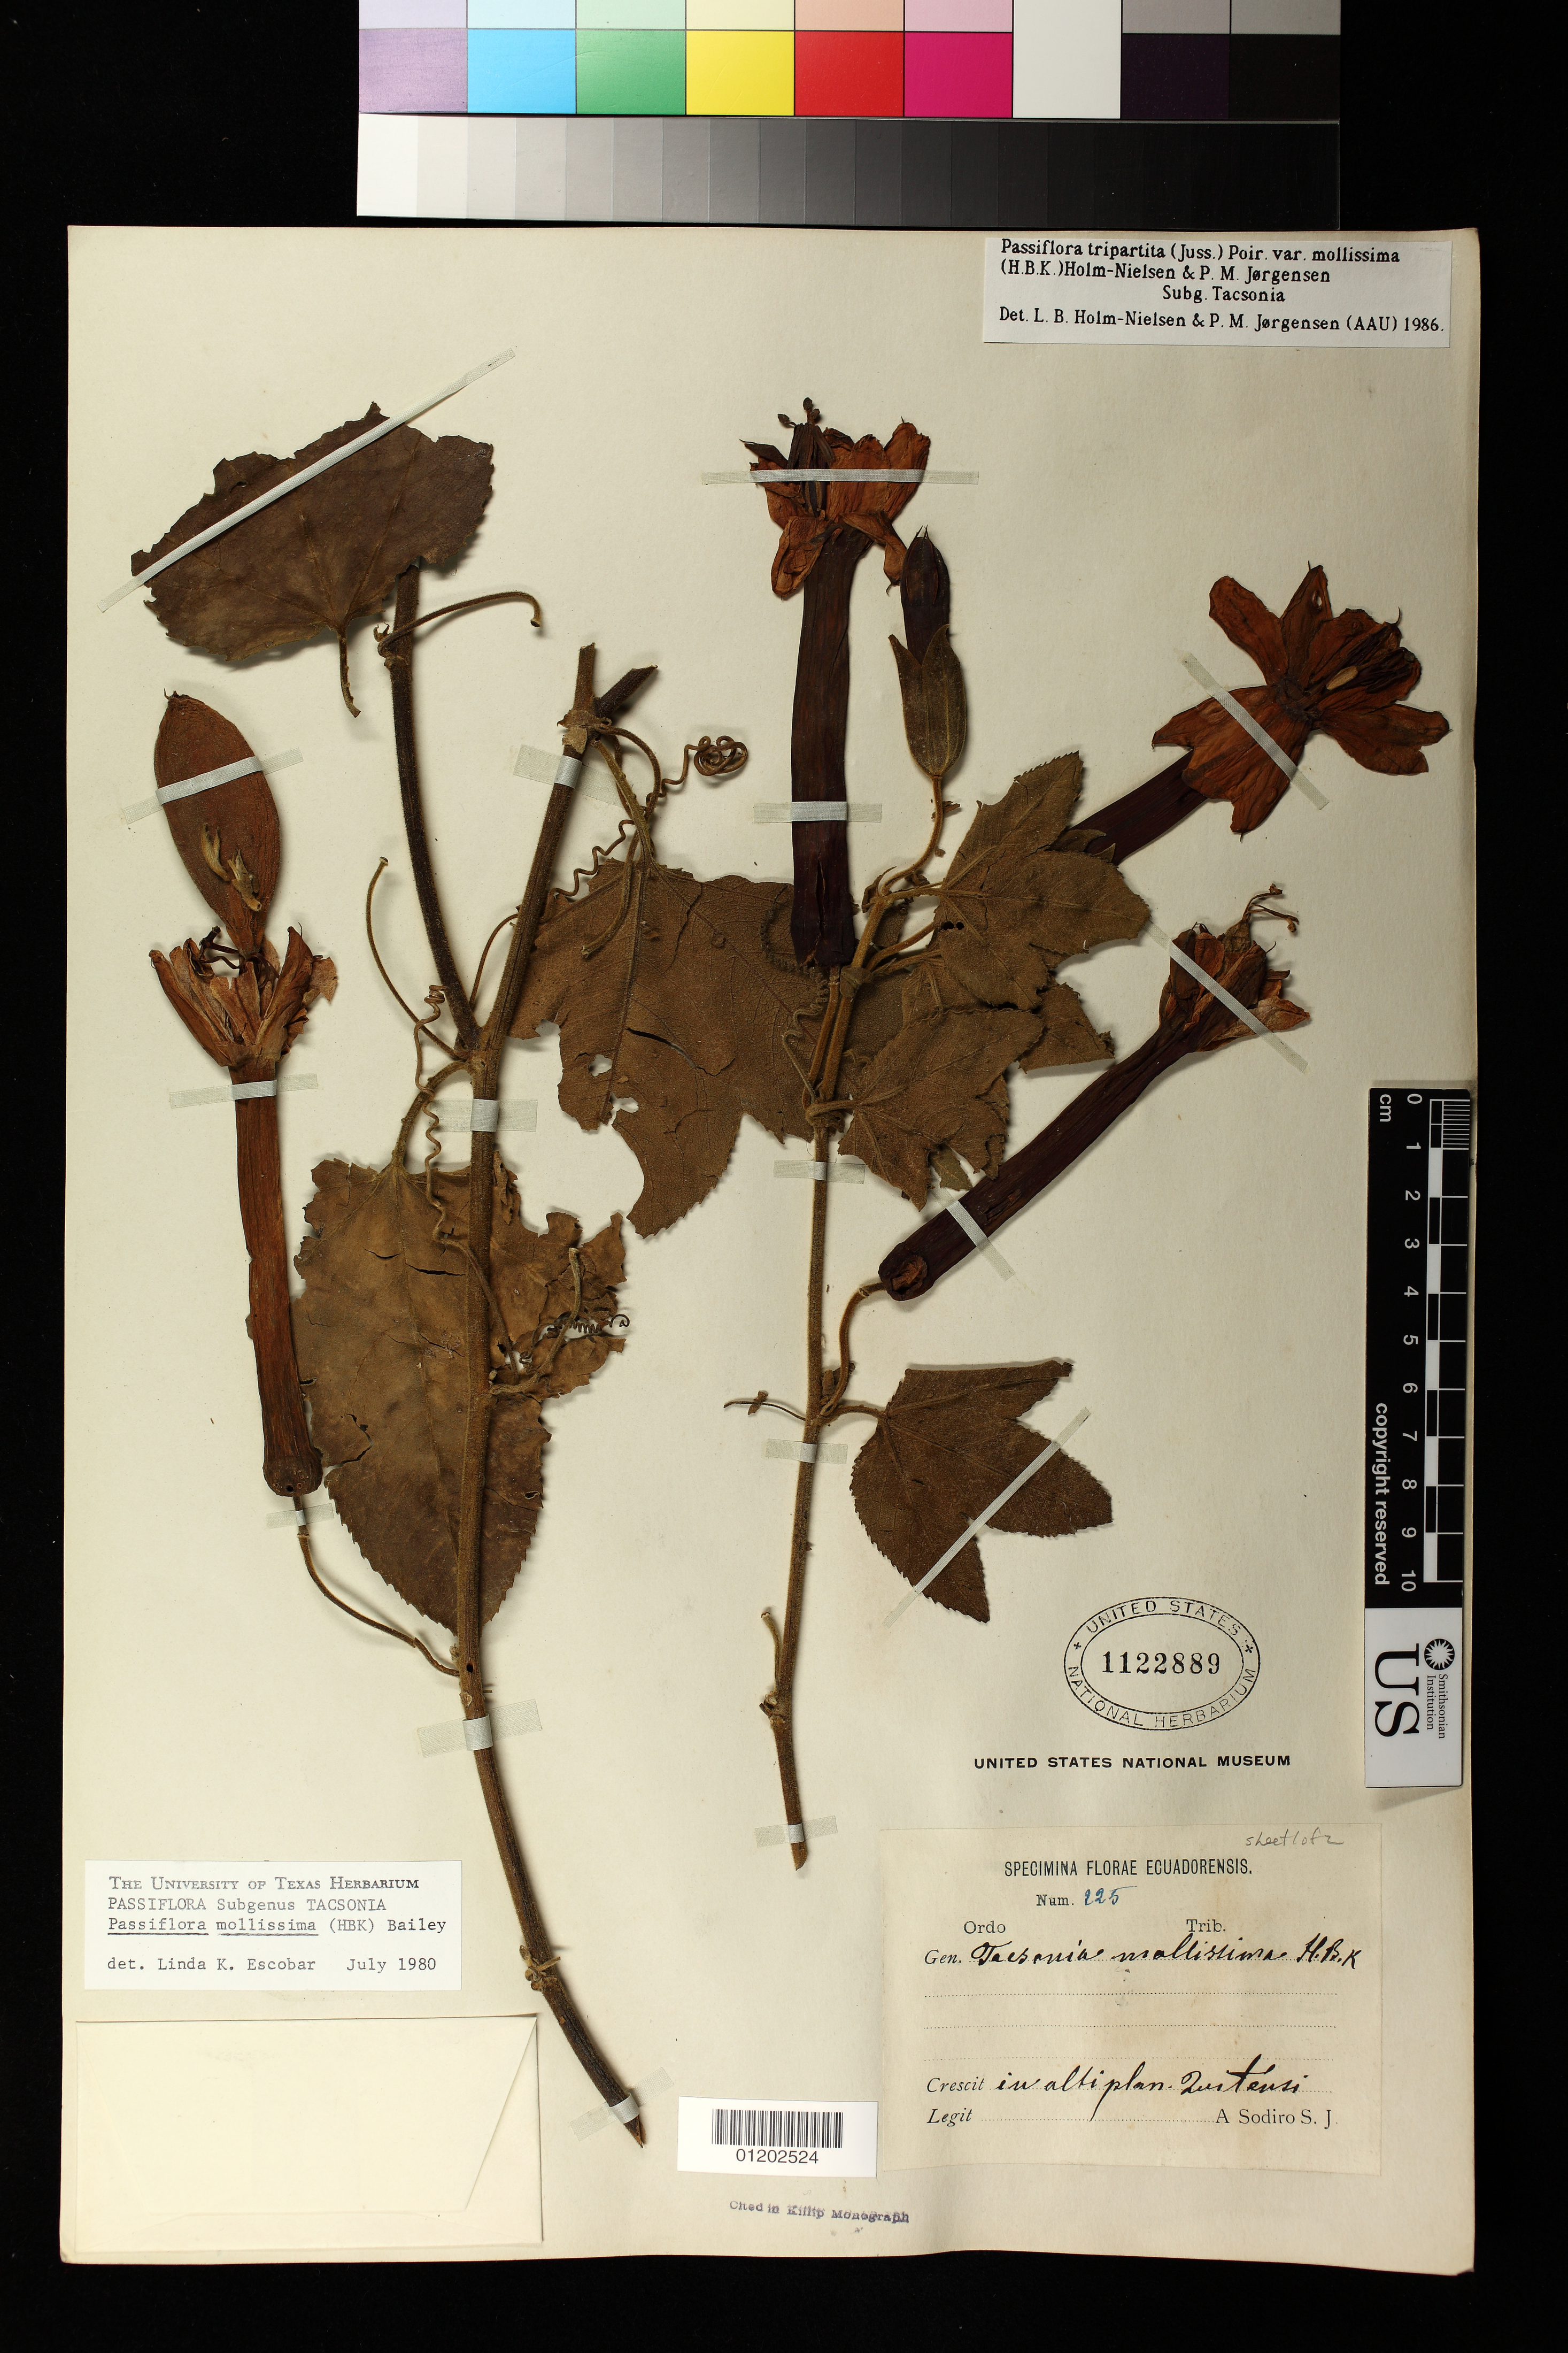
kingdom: Plantae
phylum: Tracheophyta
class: Magnoliopsida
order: Malpighiales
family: Passifloraceae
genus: Passiflora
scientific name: Passiflora mollissima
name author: (Kunth) L.H. Bailey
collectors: A. Sodiro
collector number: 225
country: Ecuador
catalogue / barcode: US 1122889